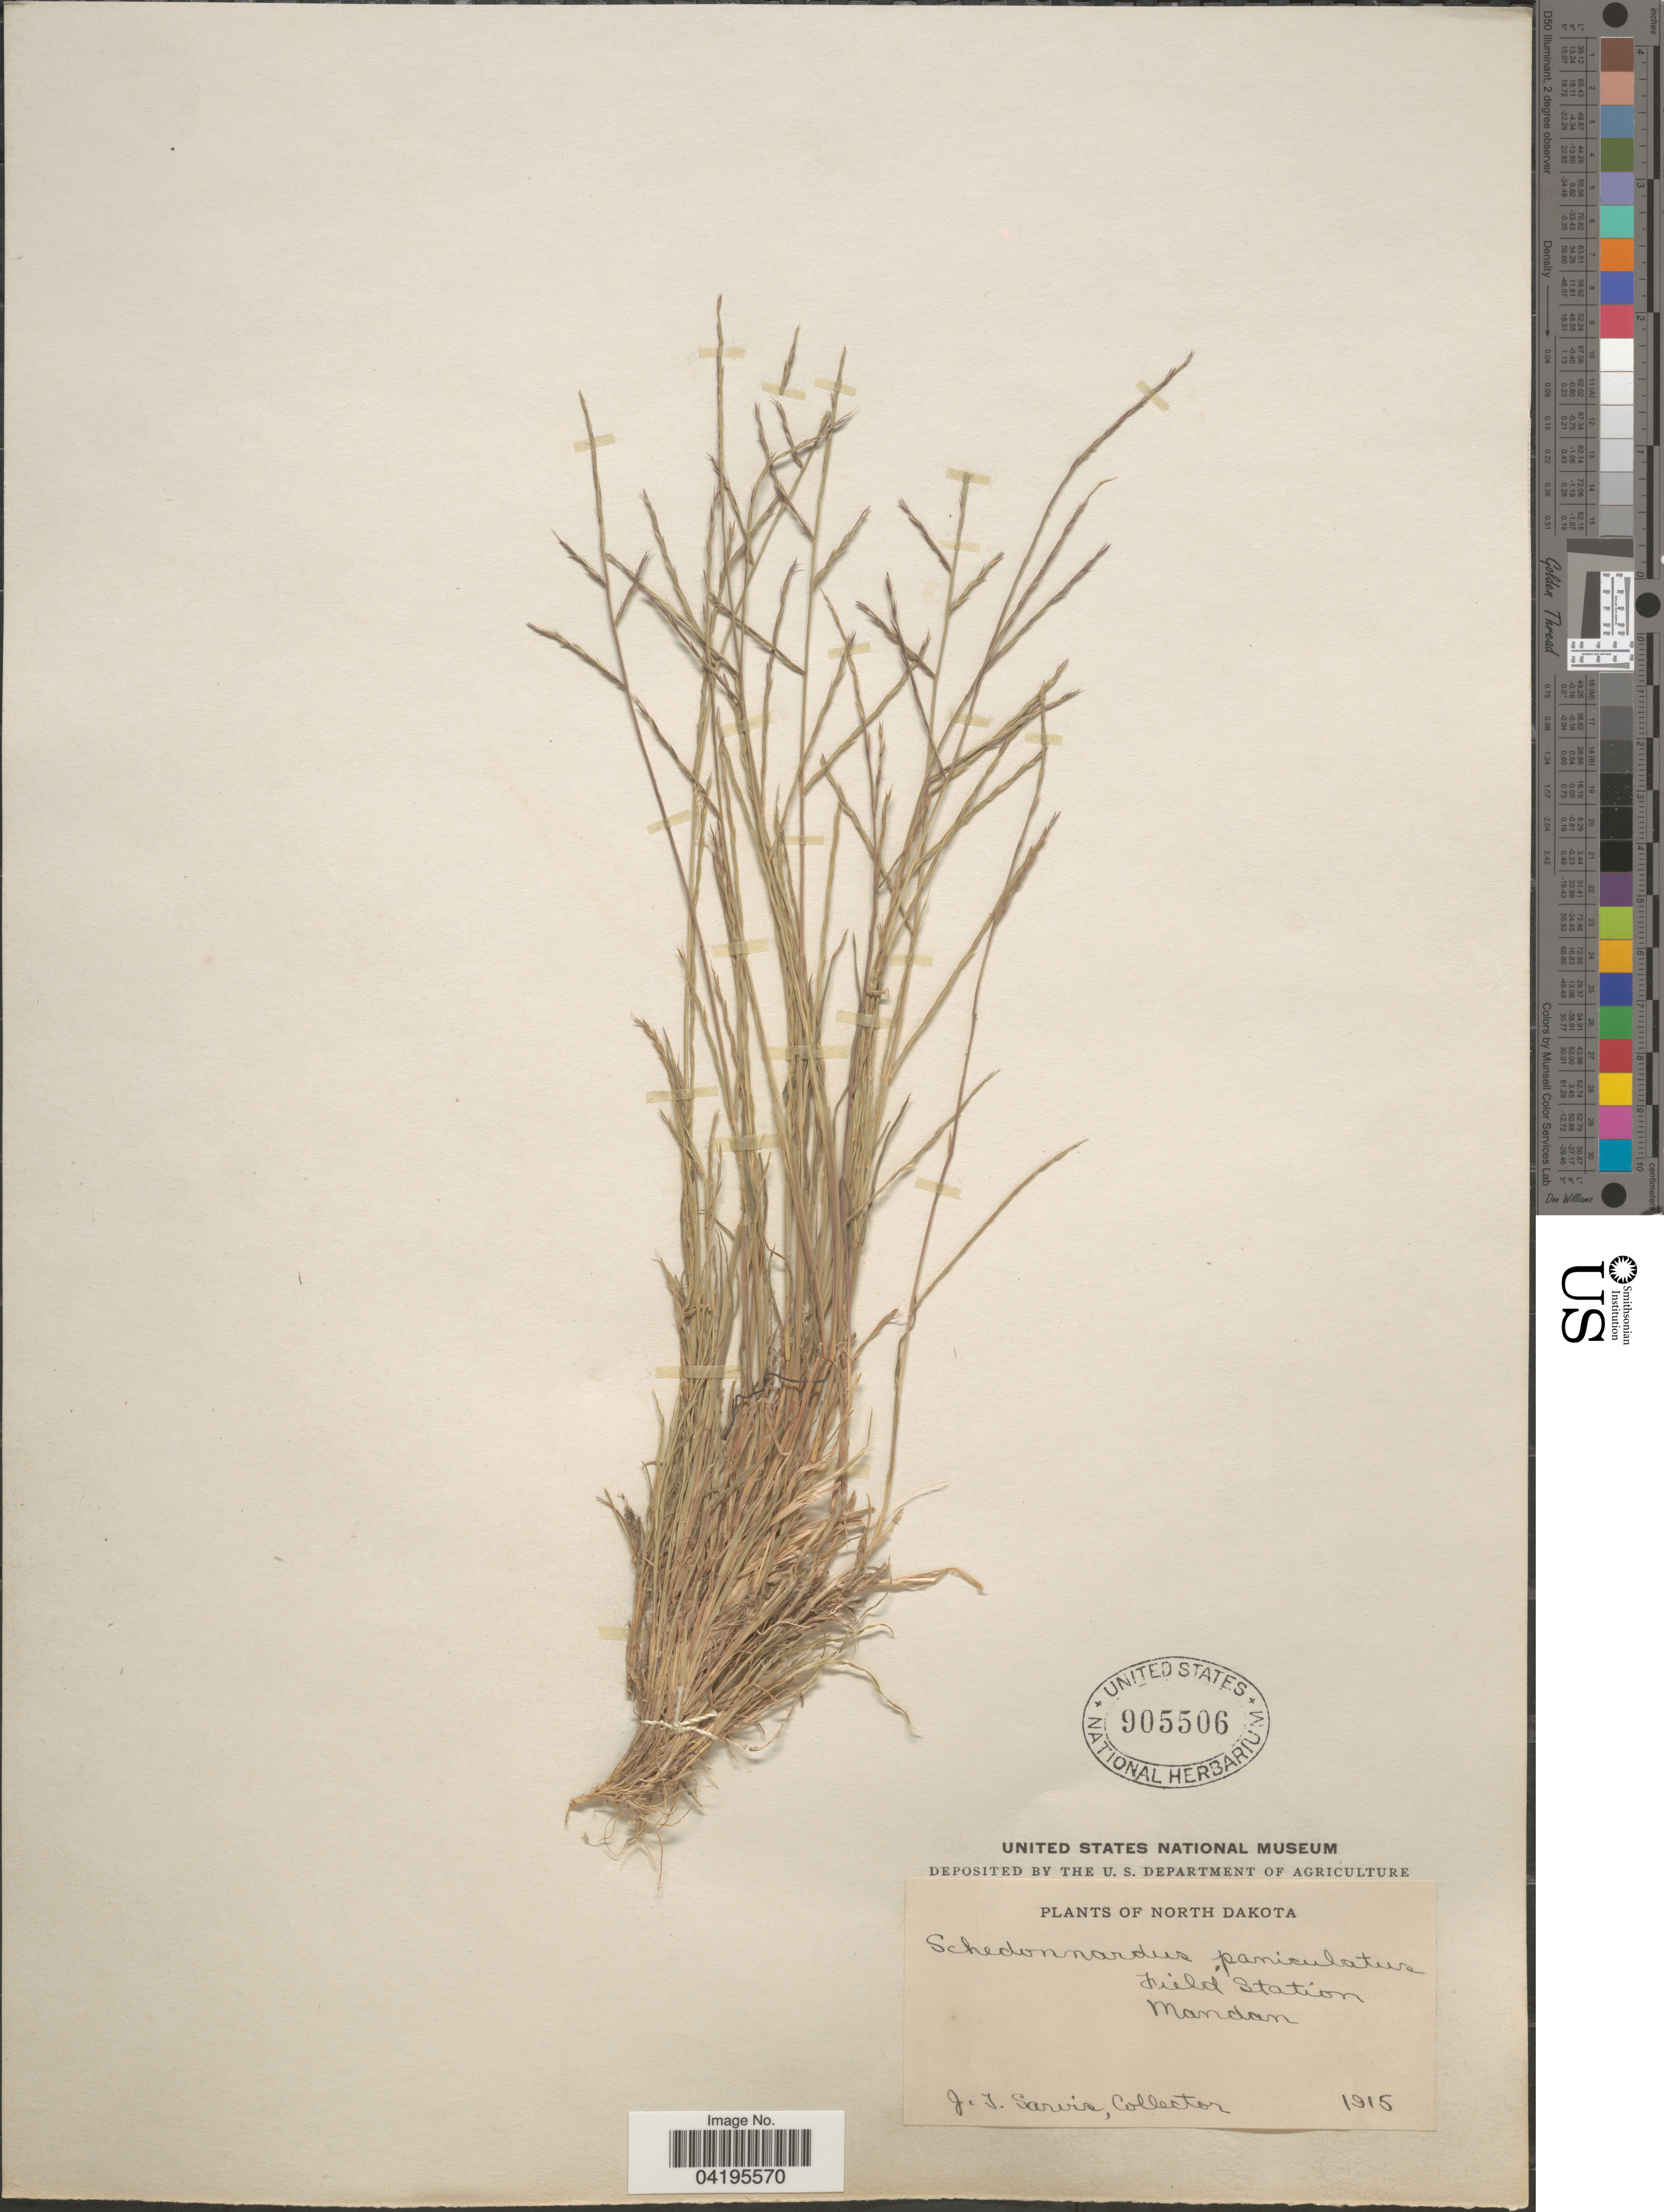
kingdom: Plantae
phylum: Tracheophyta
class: Liliopsida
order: Poales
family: Poaceae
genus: Muhlenbergia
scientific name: Muhlenbergia paniculata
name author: (Nutt.) Columbus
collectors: J. Sarvis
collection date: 1915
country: United States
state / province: North Dakota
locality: Field Station. Mandan.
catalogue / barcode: US 905506